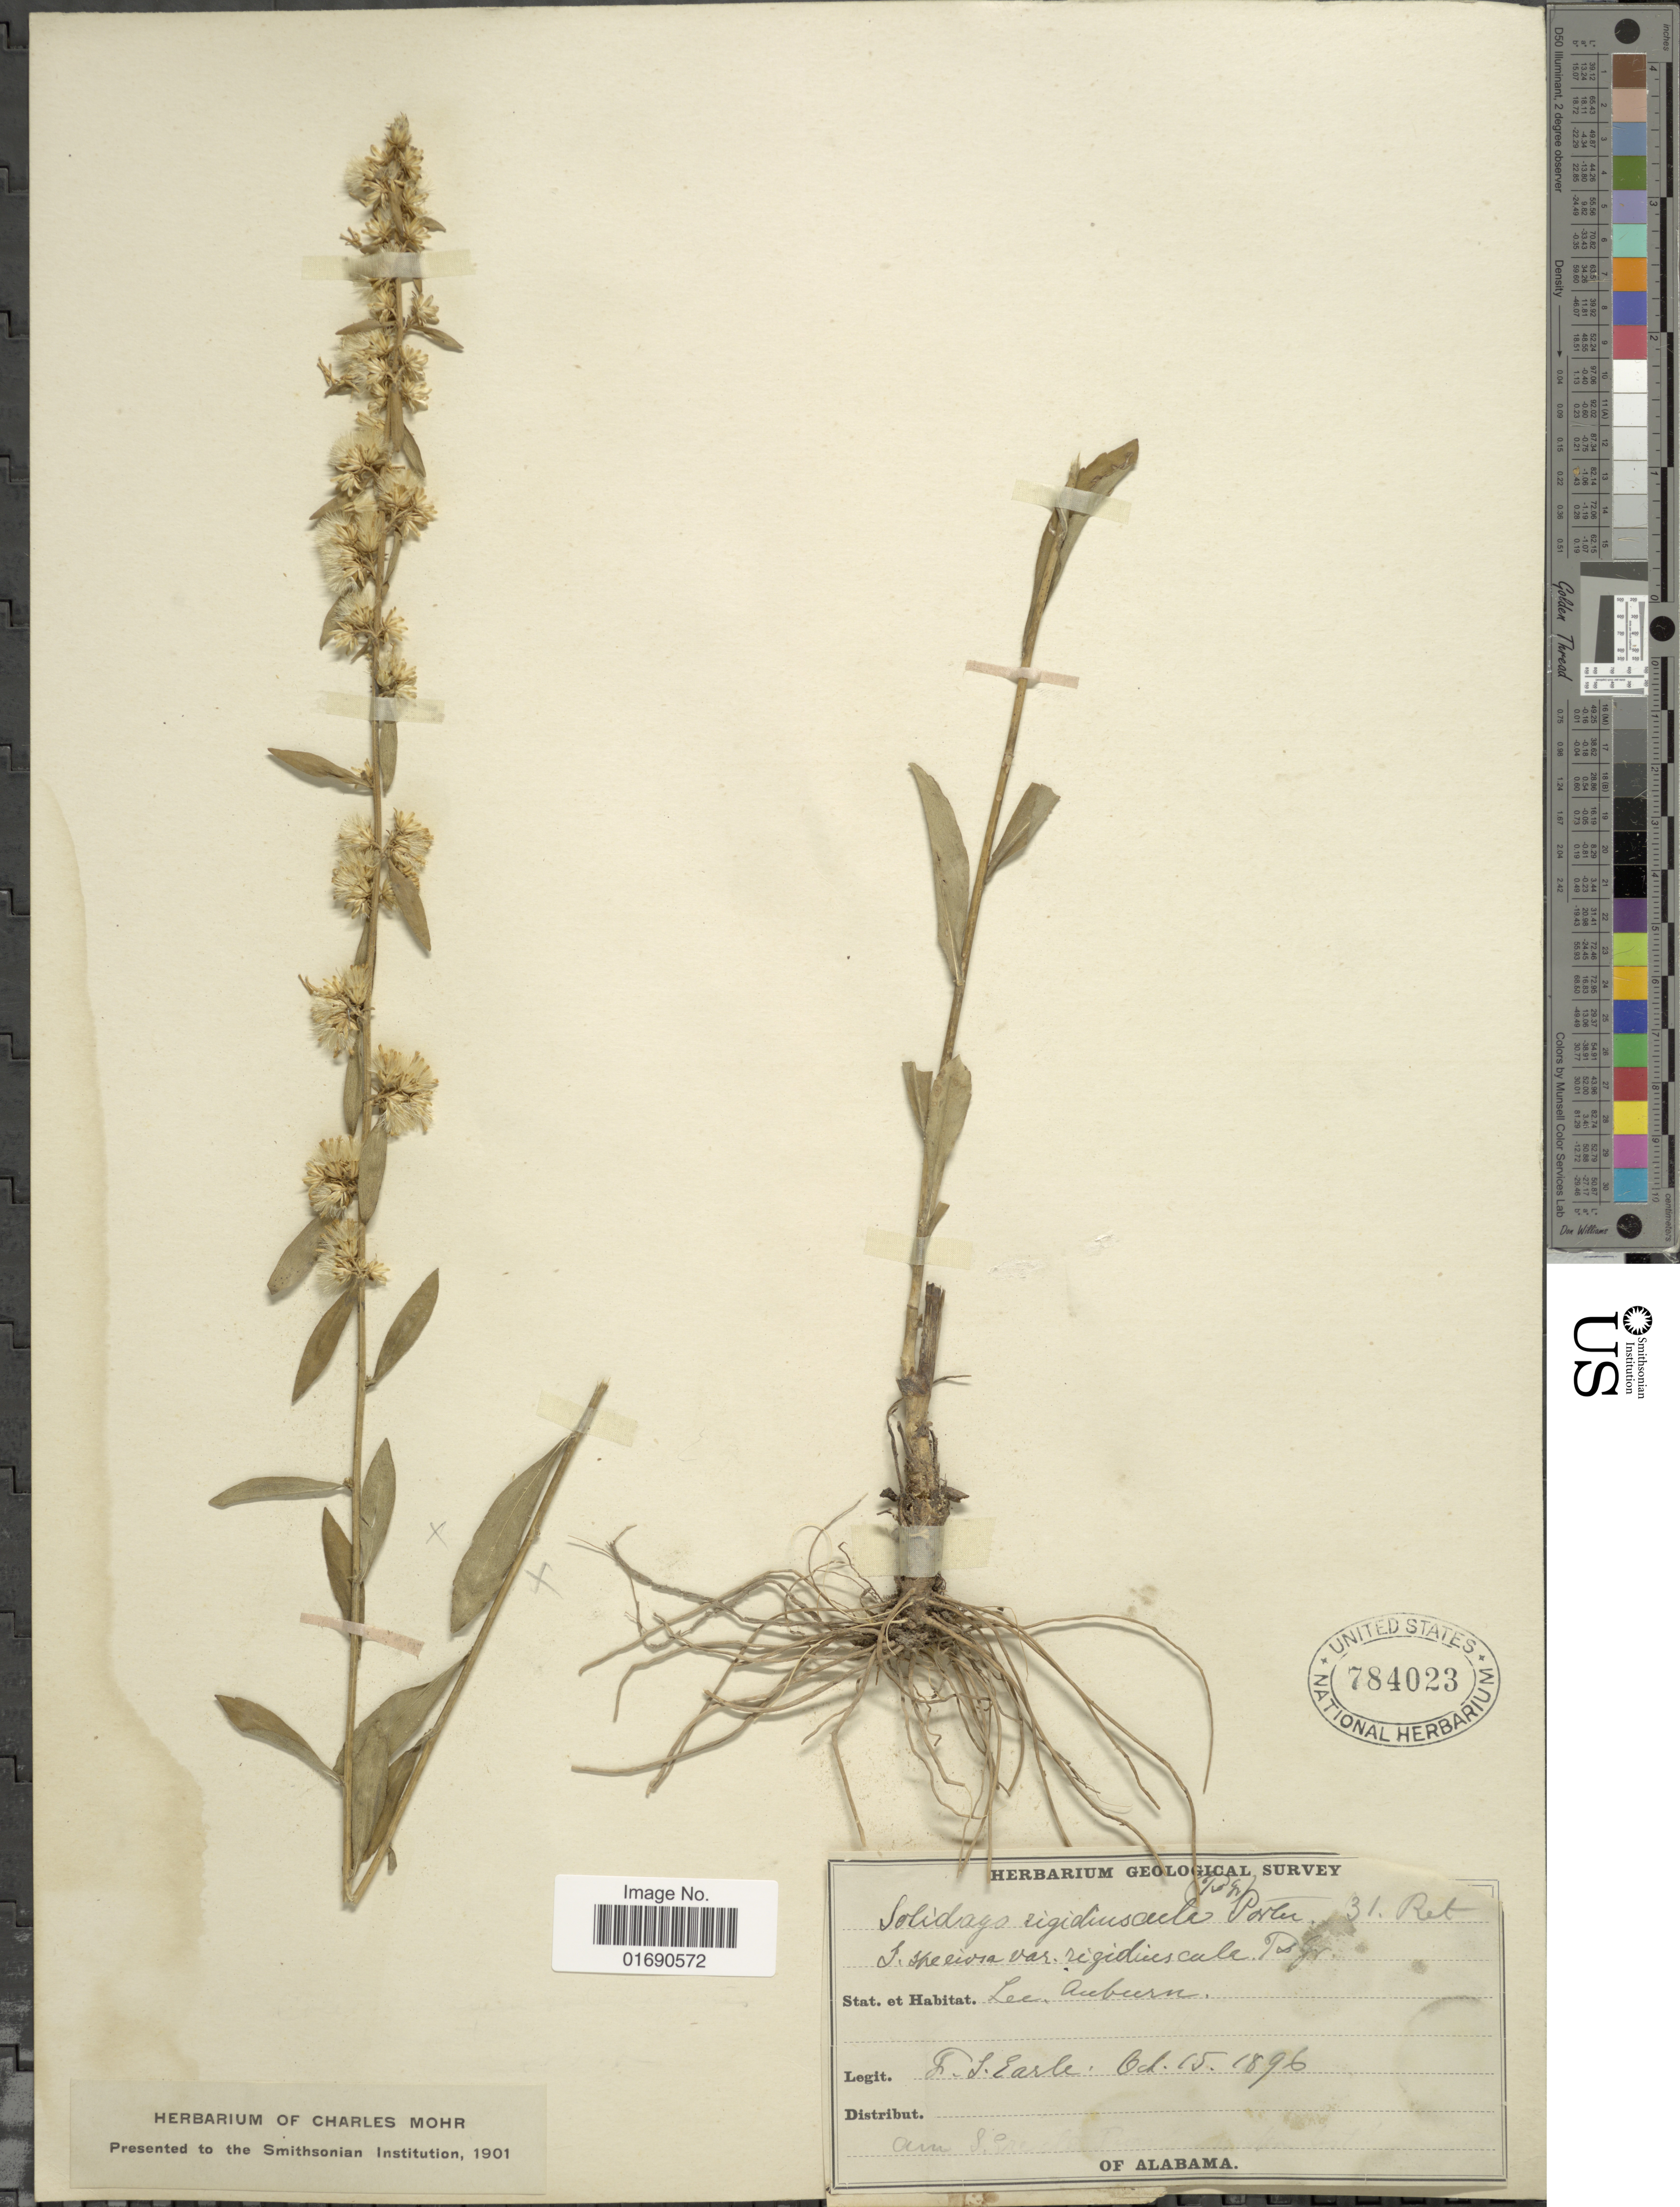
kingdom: Plantae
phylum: Tracheophyta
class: Magnoliopsida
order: Asterales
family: Asteraceae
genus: Solidago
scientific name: Solidago speciosa var. angustata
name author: Torr. & A. Gray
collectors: F. S. Earle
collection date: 1896-10-15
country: United States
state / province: Alabama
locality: Lee, Auburn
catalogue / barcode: US 784023